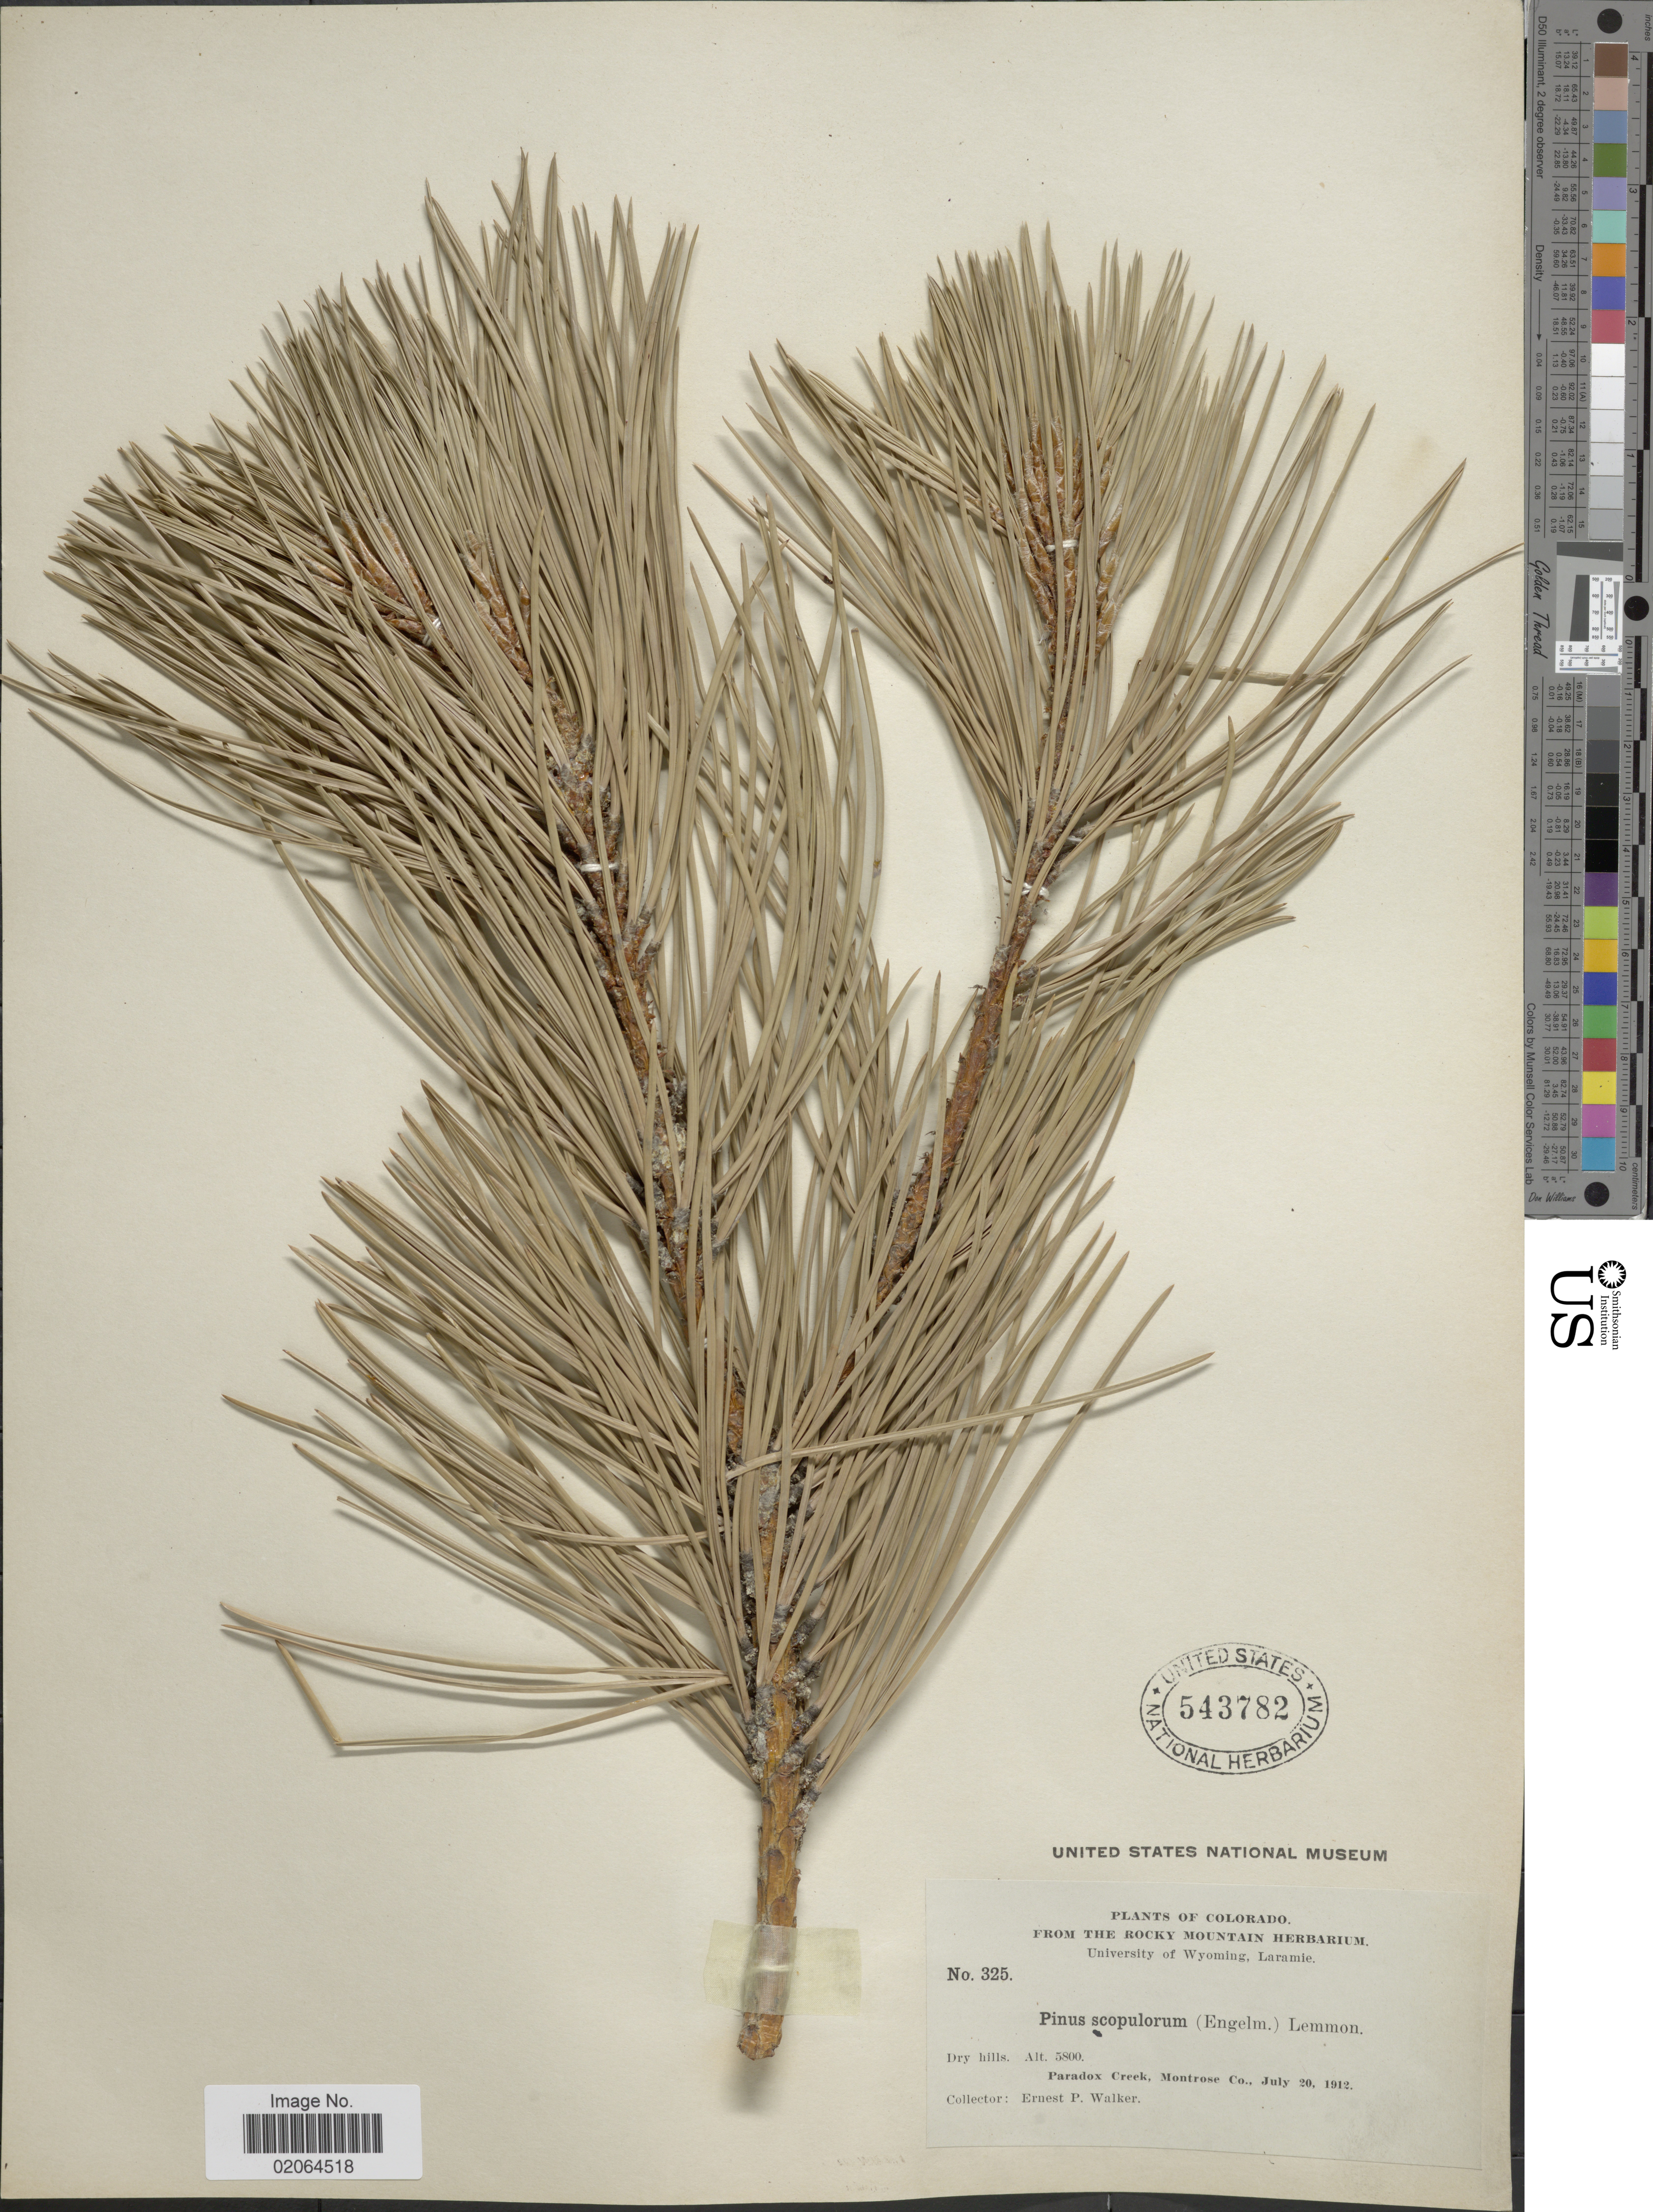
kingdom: Plantae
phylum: Tracheophyta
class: Pinopsida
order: Pinales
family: Pinaceae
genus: Pinus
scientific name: Pinus ponderosa var. scopulorum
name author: Engelm.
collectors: E. P. Walker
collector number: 325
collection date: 1912-07-20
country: United States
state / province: Colorado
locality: Colorado, Paradoc Creek, Montrose Co.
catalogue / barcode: US 543782